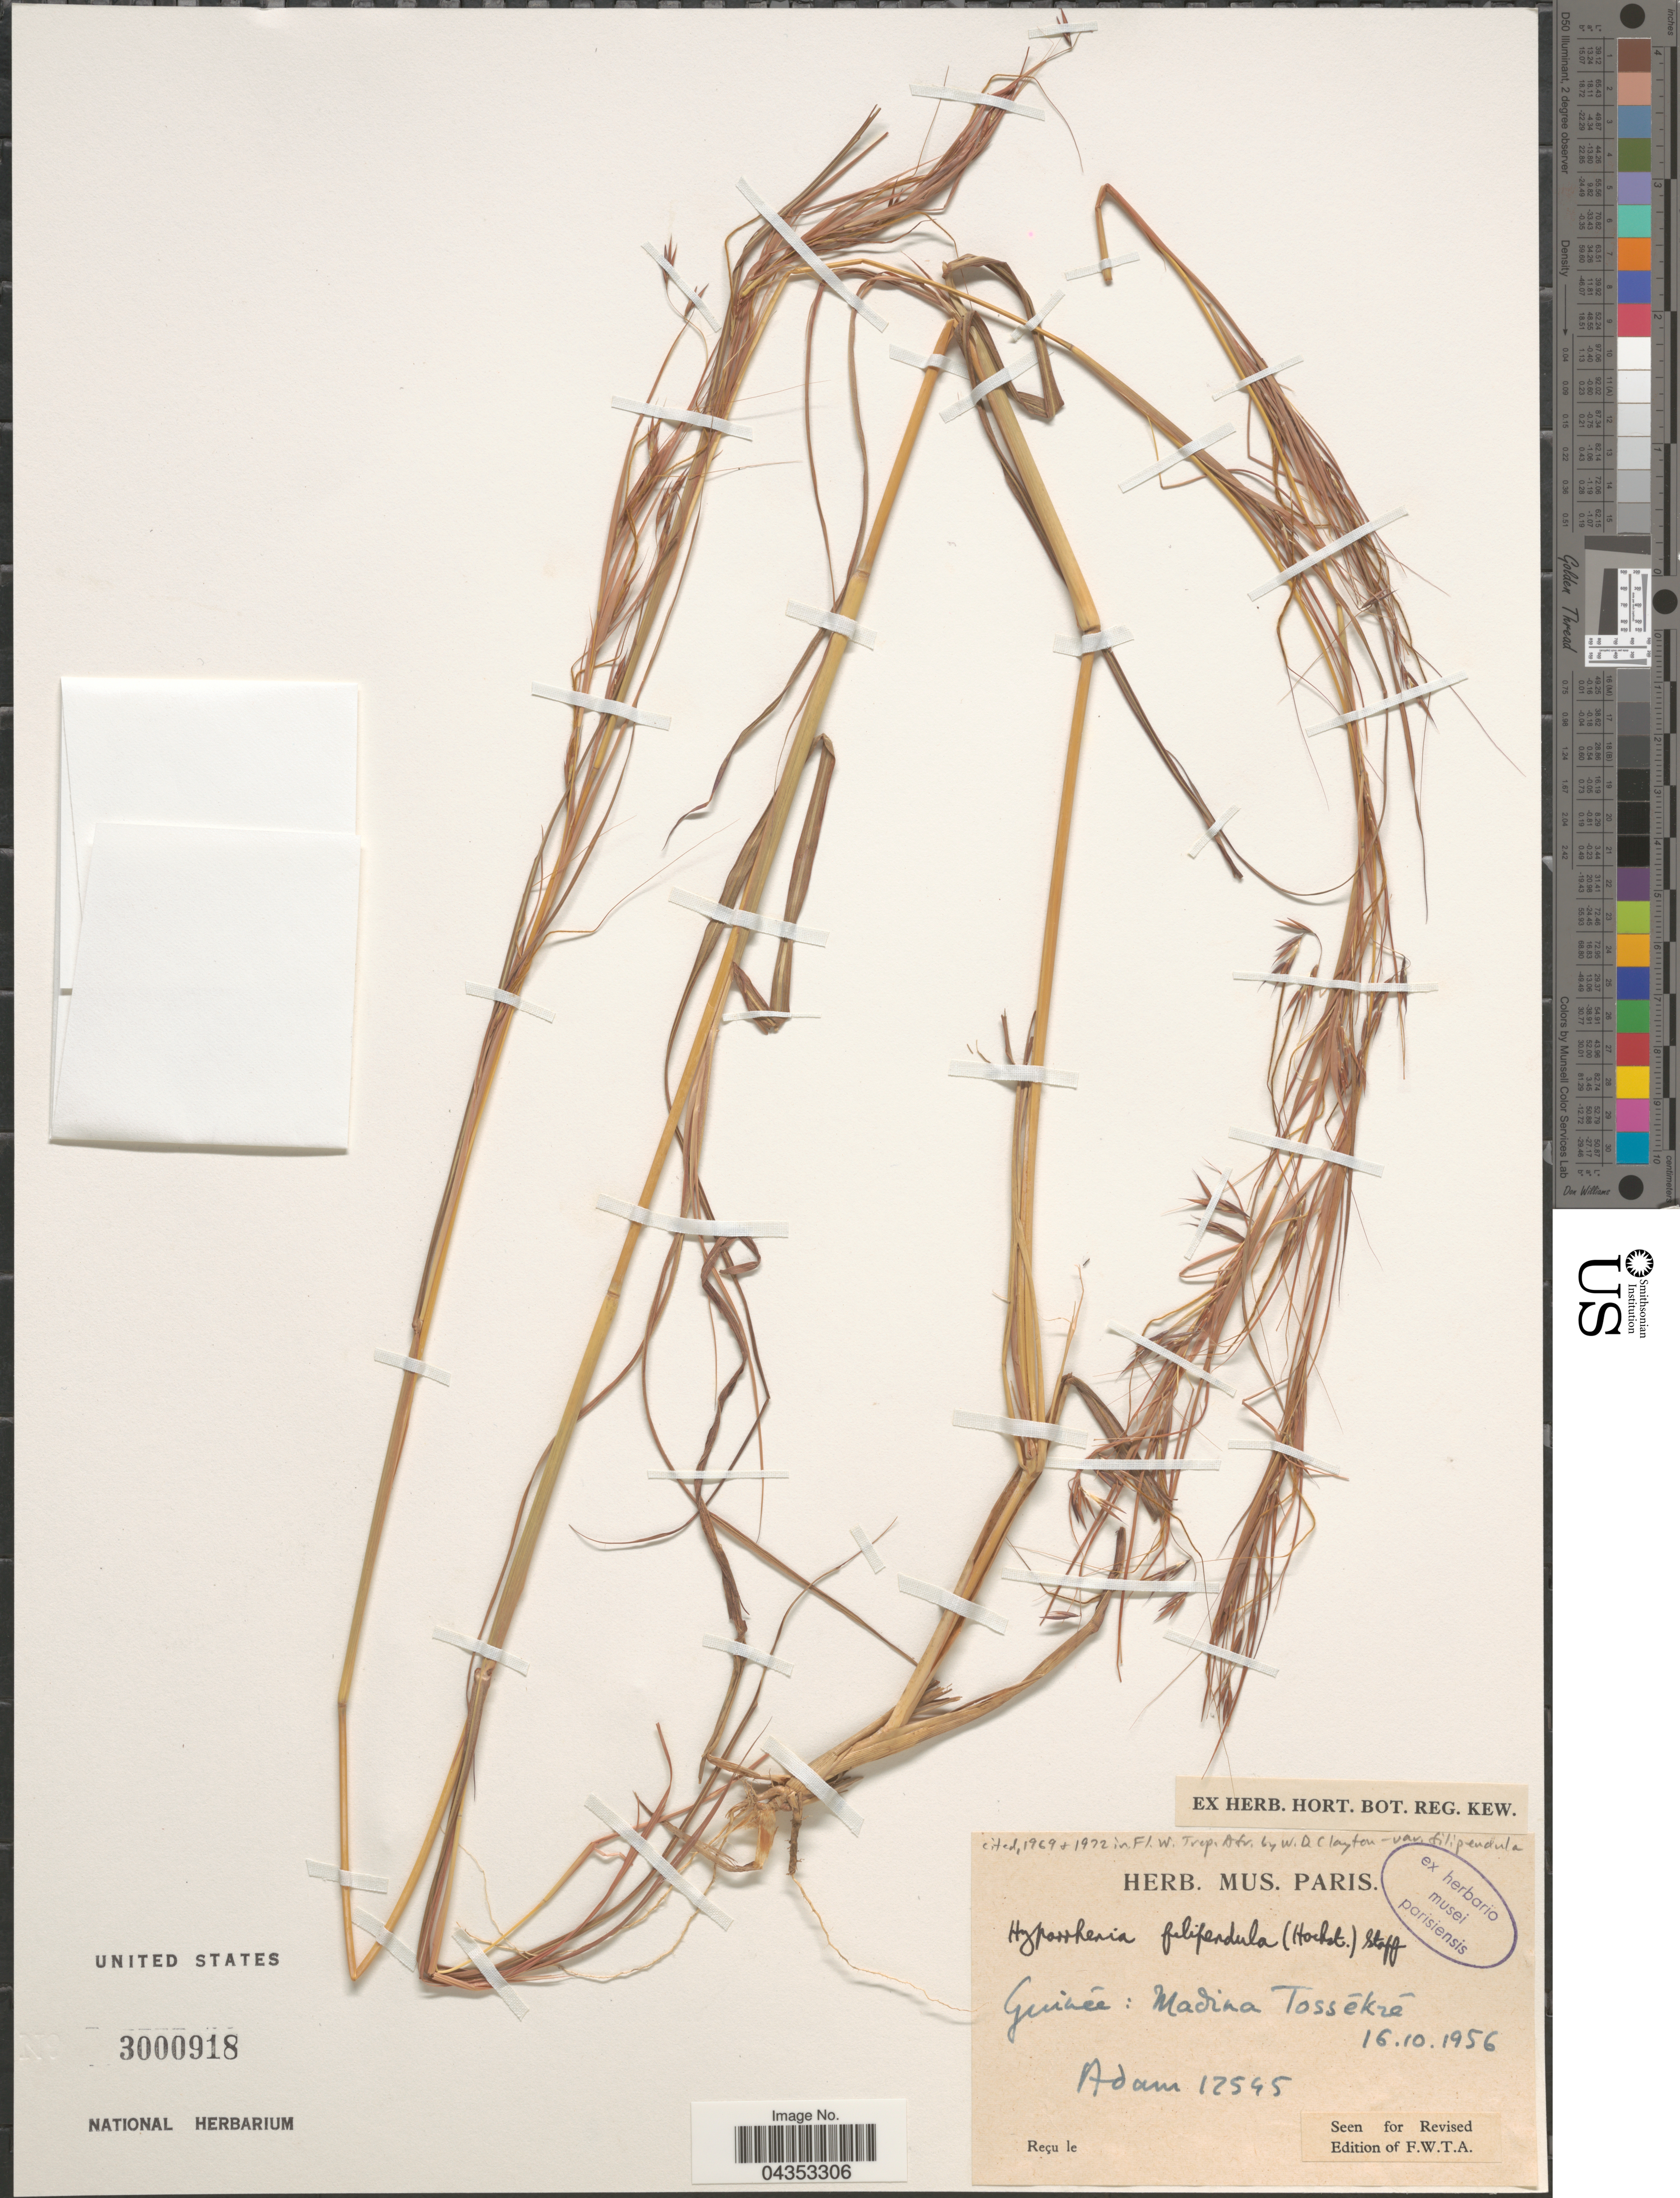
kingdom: Plantae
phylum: Tracheophyta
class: Liliopsida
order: Poales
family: Poaceae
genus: Hyparrhenia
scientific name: Hyparrhenia filipendula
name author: (Hochr.) Stapf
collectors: -- Adam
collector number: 12545*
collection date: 1956-10-16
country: Guinea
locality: Guinée: Madina Tossekre.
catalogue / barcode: US 3000918